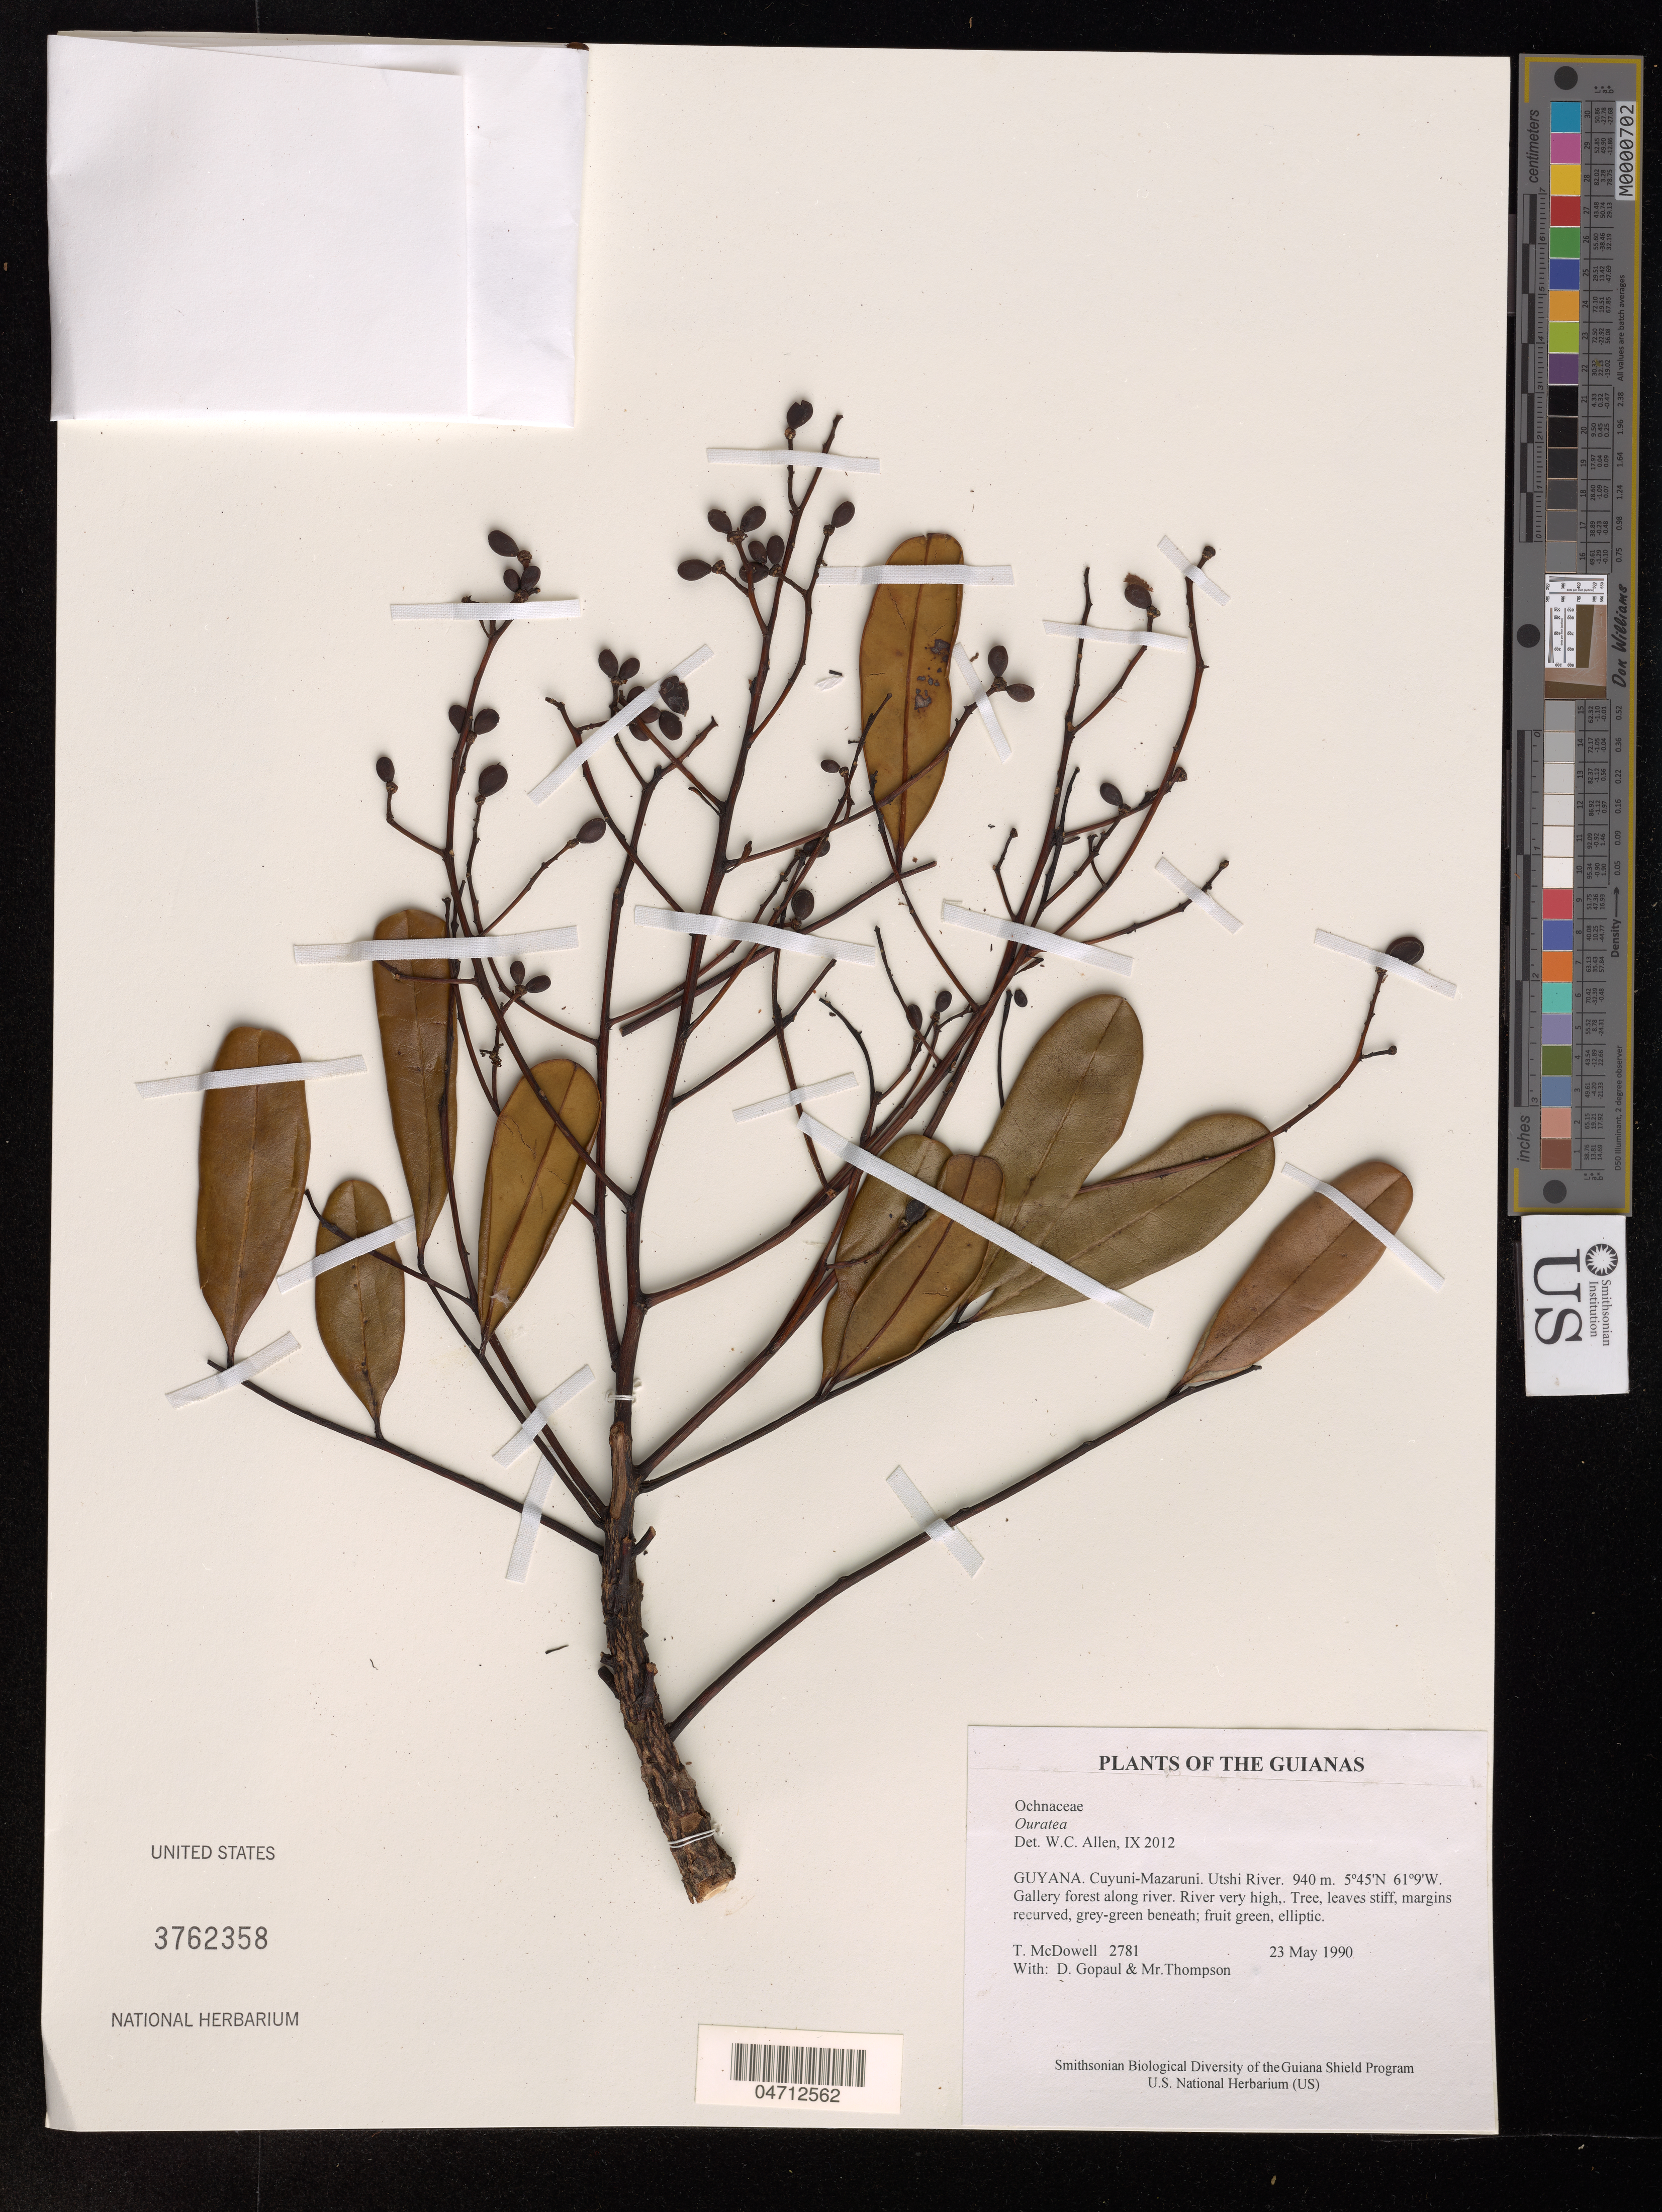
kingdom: Plantae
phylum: Tracheophyta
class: Magnoliopsida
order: Malpighiales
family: Ochnaceae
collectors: T. McDowell, D. Gopaul & Thompson, --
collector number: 2781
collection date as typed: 23 May 1990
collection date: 1990-05-23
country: Guyana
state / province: Cuyuni-Mazaruni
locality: Utshi River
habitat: Gallery forest along river. River very high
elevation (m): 940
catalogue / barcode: US 3762358